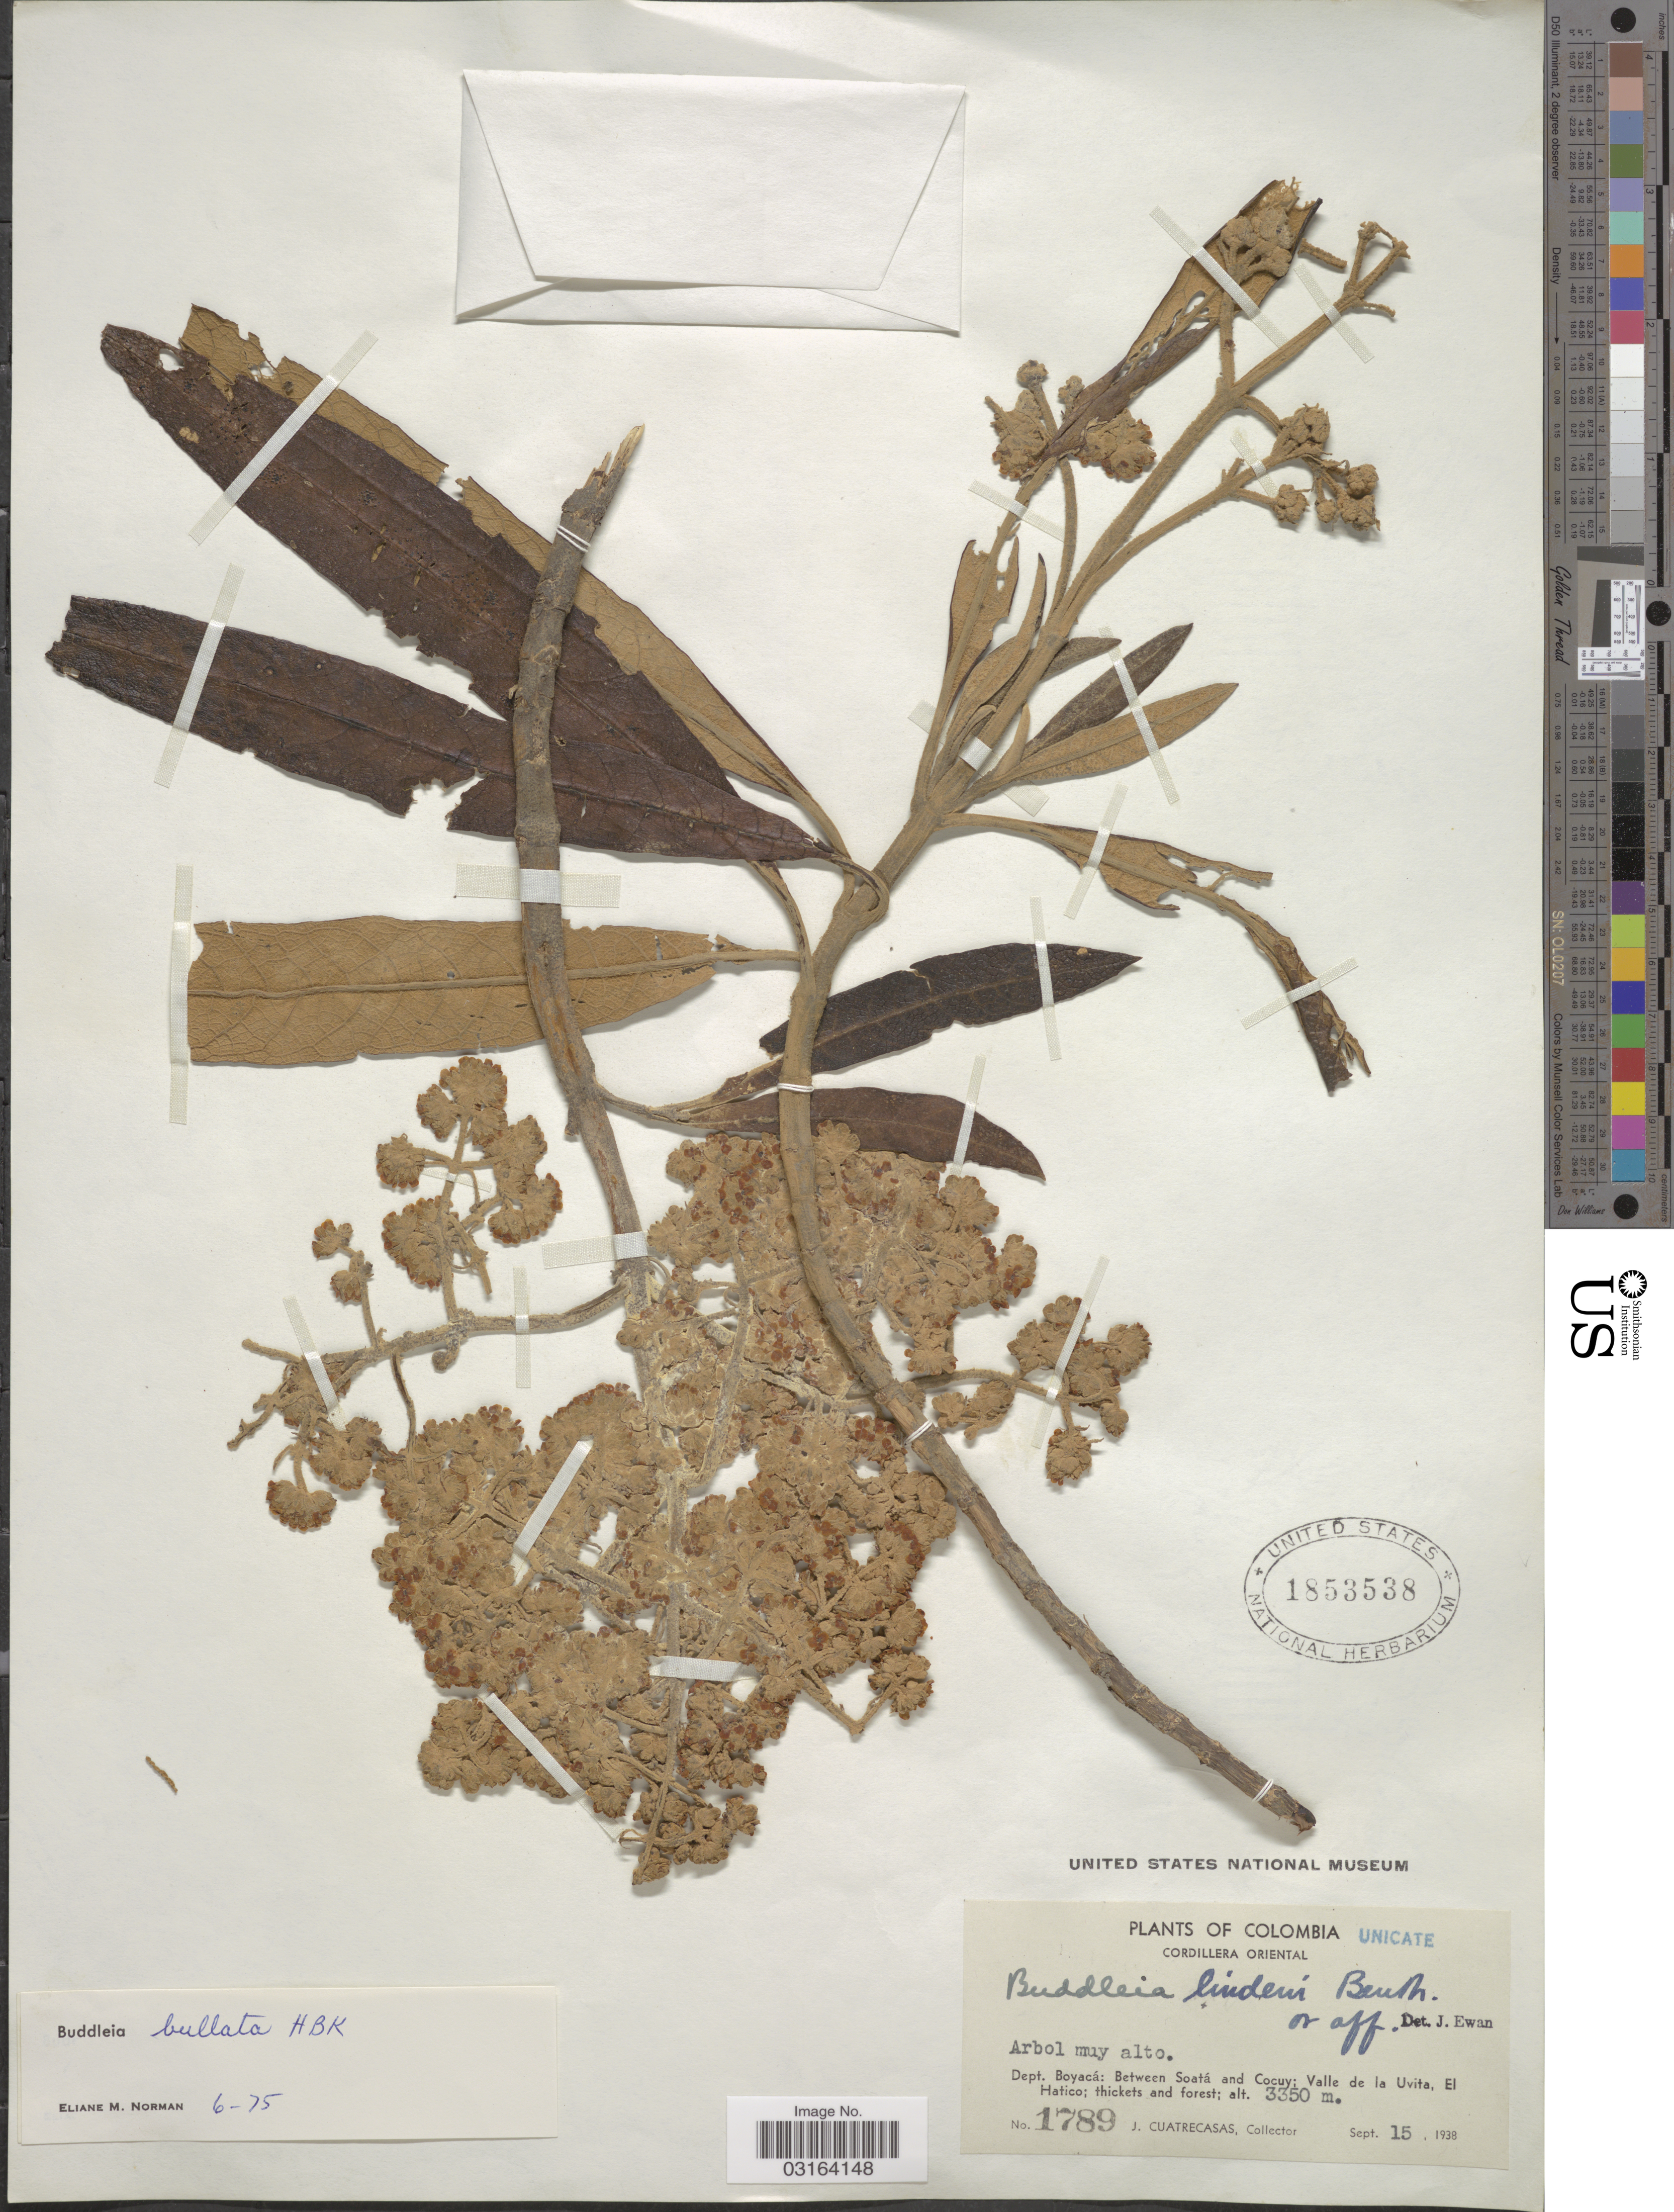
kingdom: Plantae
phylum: Tracheophyta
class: Magnoliopsida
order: Lamiales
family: Scrophulariaceae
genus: Buddleja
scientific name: Buddleja bullata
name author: Kunth in Humb. & et al.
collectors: J. Cuatrecasas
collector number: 1789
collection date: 1938-09-15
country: Colombia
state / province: Boyacá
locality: Cordillera Oriental, Dept. Boyacá: Between Soatá and Cocuy: Valle de la Uvita, El Hatico.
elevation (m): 3350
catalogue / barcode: US 1853538